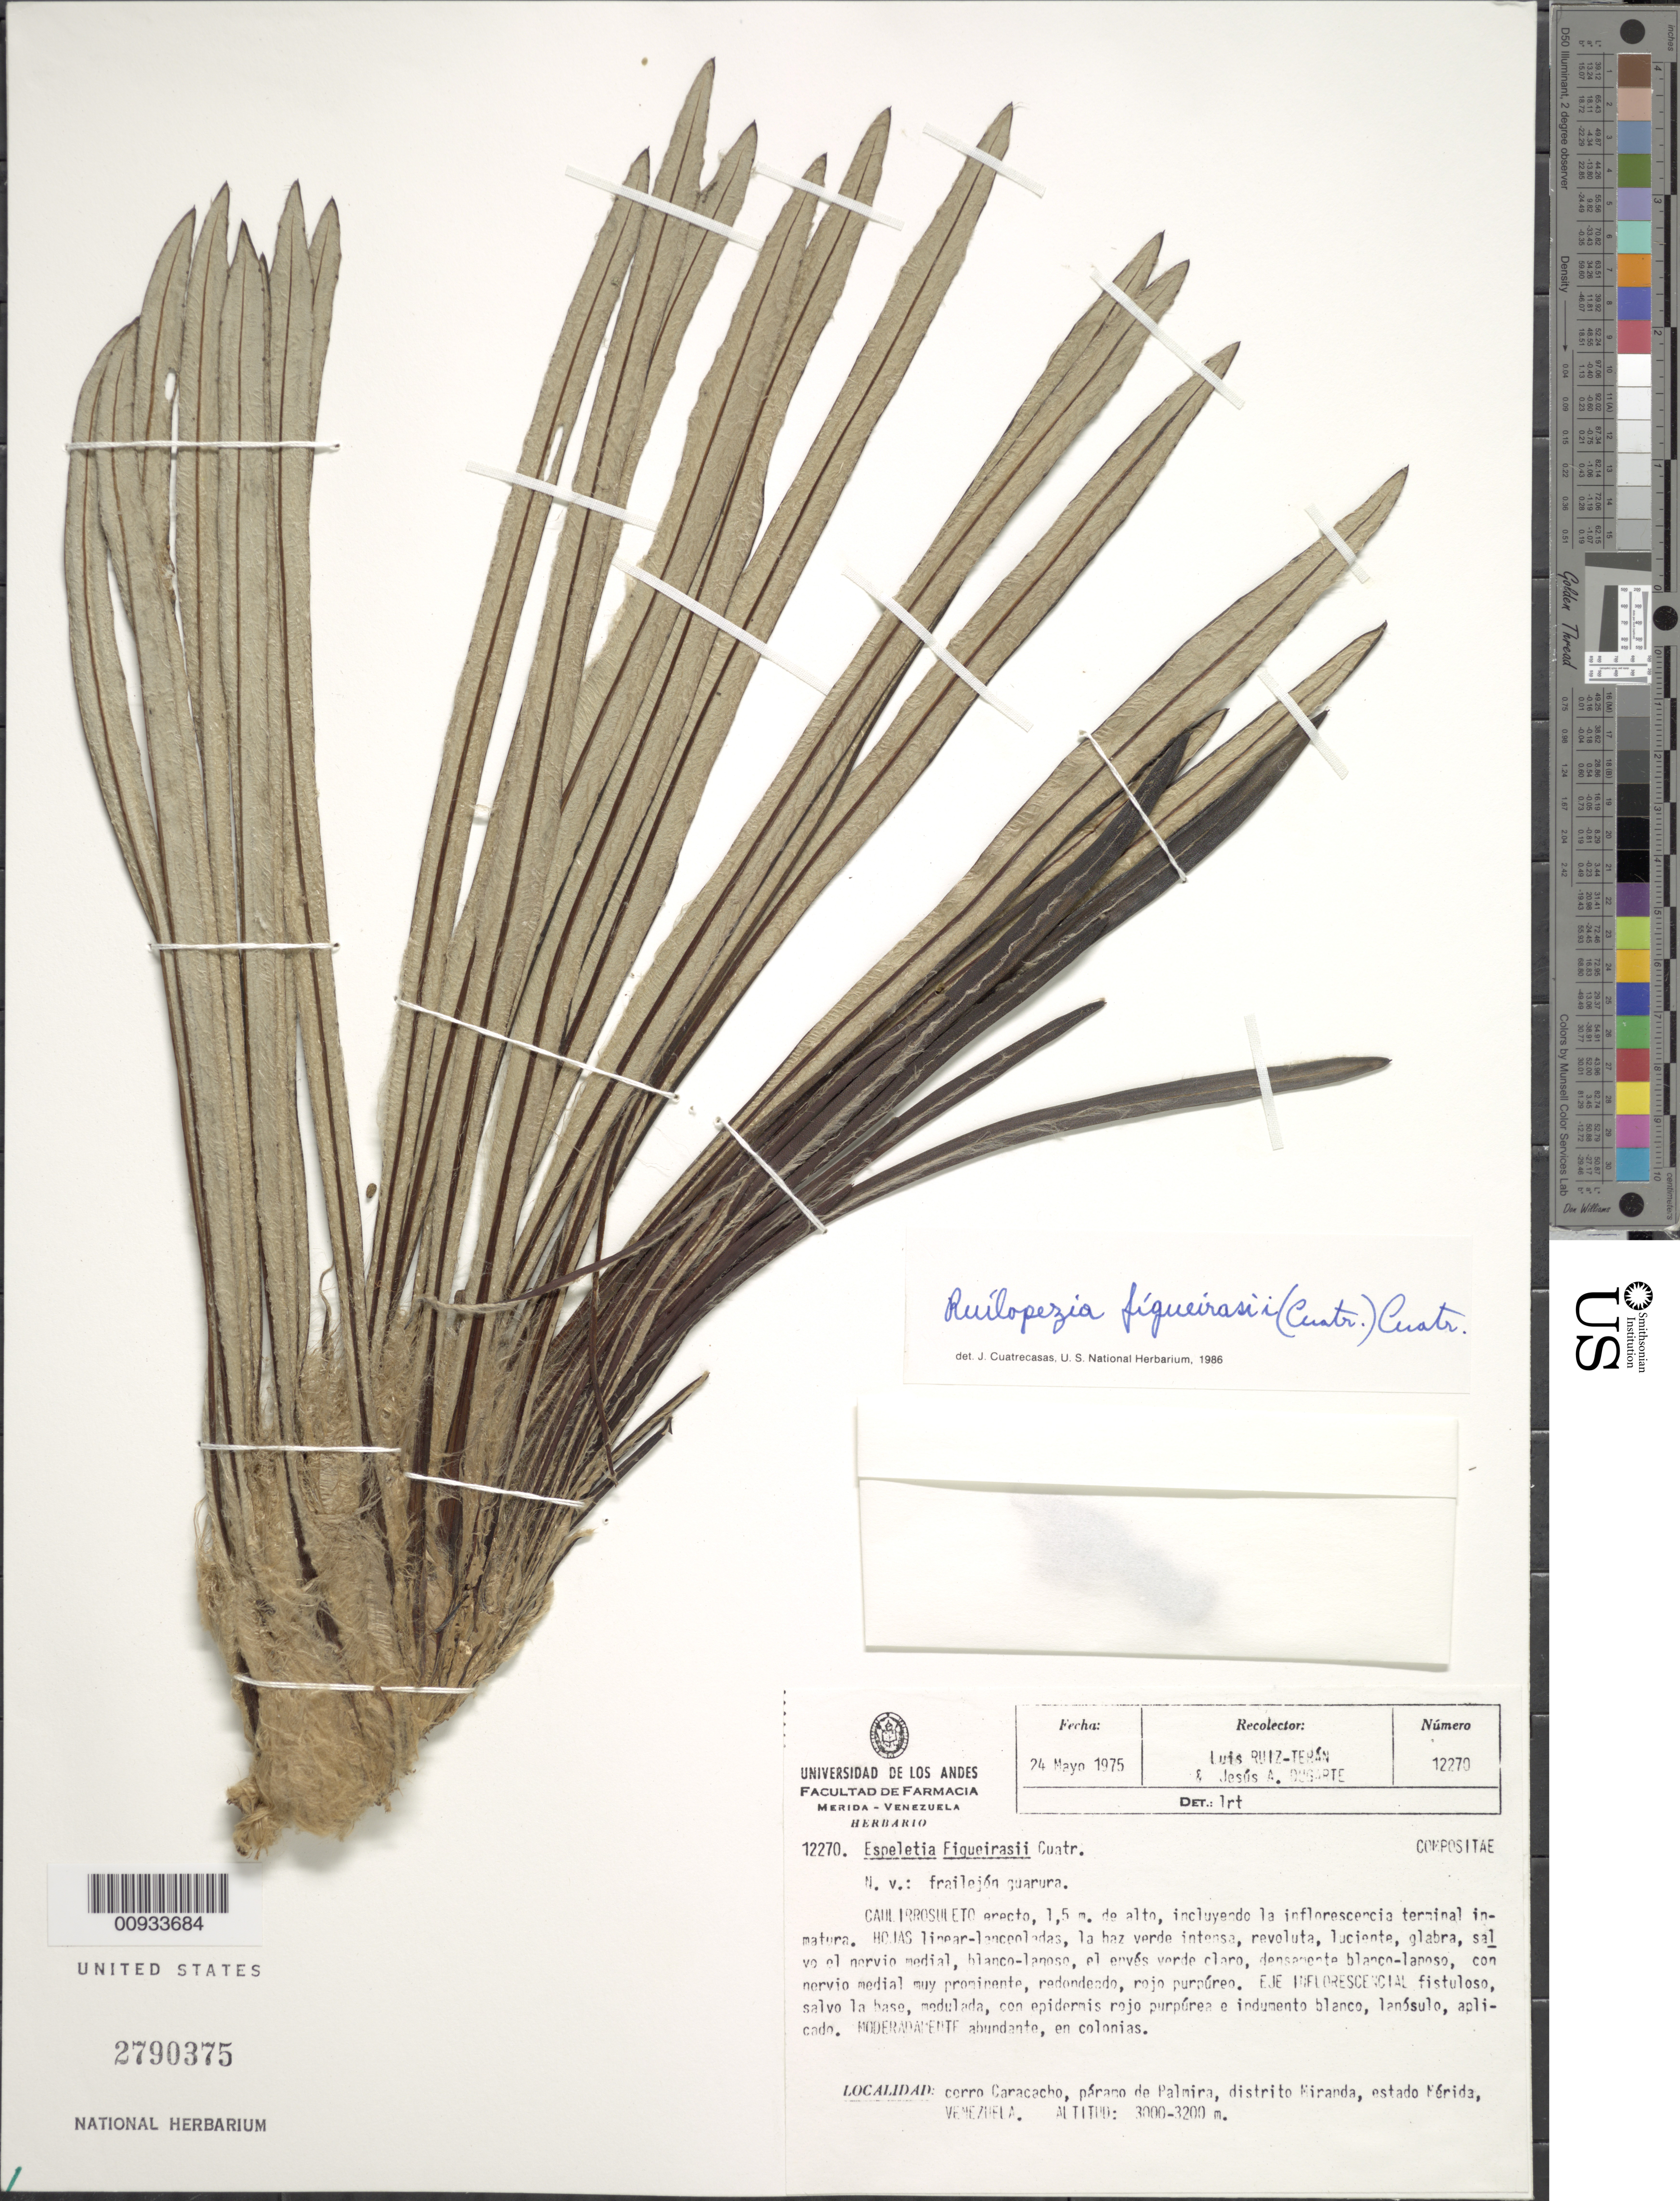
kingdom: Plantae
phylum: Tracheophyta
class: Magnoliopsida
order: Asterales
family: Asteraceae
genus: Ruilopezia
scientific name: Ruilopezia figueirasii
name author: (Cuatrec.) Cuatrec.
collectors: L. E. Ruíz-Terán & J. Dugarte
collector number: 12271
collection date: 1975-05-24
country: Venezuela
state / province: Mérida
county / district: Miranda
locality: Páramo de Palmira. Páramo de Palmira, Cerro Caracacho.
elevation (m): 3000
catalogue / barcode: US 2790375